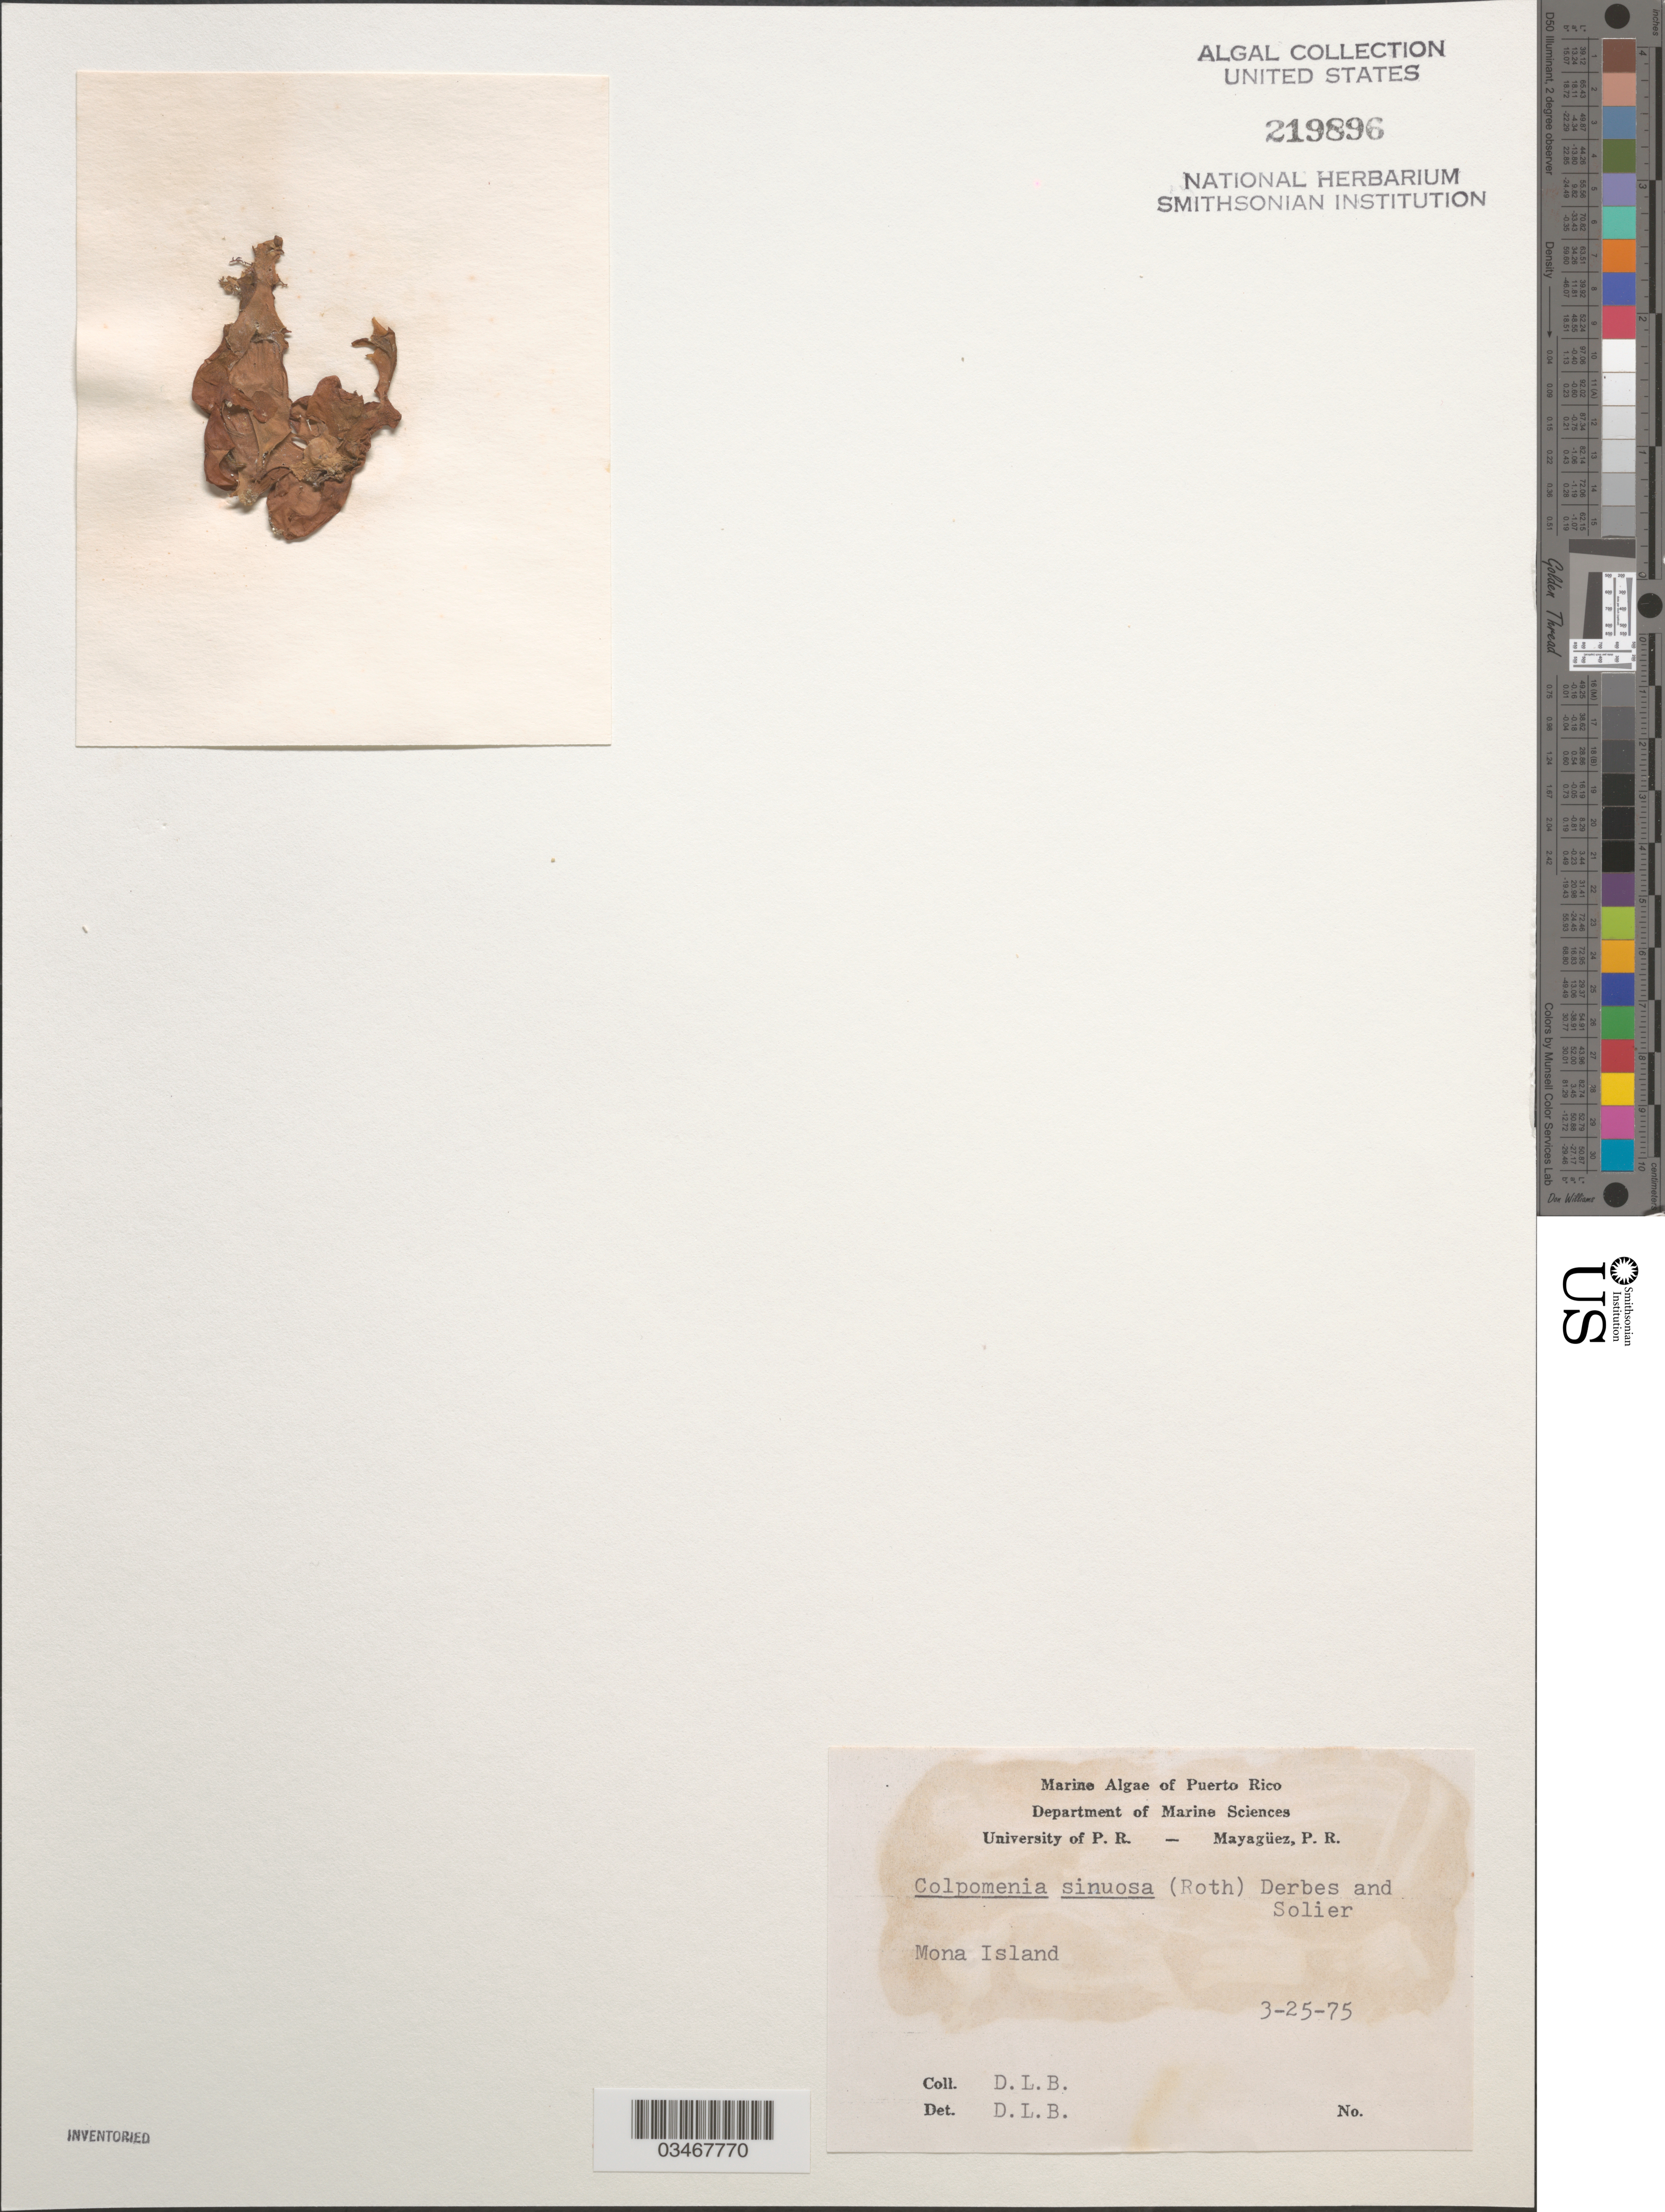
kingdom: Chromista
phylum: Ochrophyta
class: Phaeophyceae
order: Scytosiphonales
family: Scytosiphonaceae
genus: Colpomenia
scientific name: Colpomenia sinuosa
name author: (K. Mert. ex Roth) Derbes & Solier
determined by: Ballantine, D. L.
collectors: D.L. Ballantine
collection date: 1975-03-25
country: Puerto Rico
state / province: Mayagüez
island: Mona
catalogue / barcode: US 219896